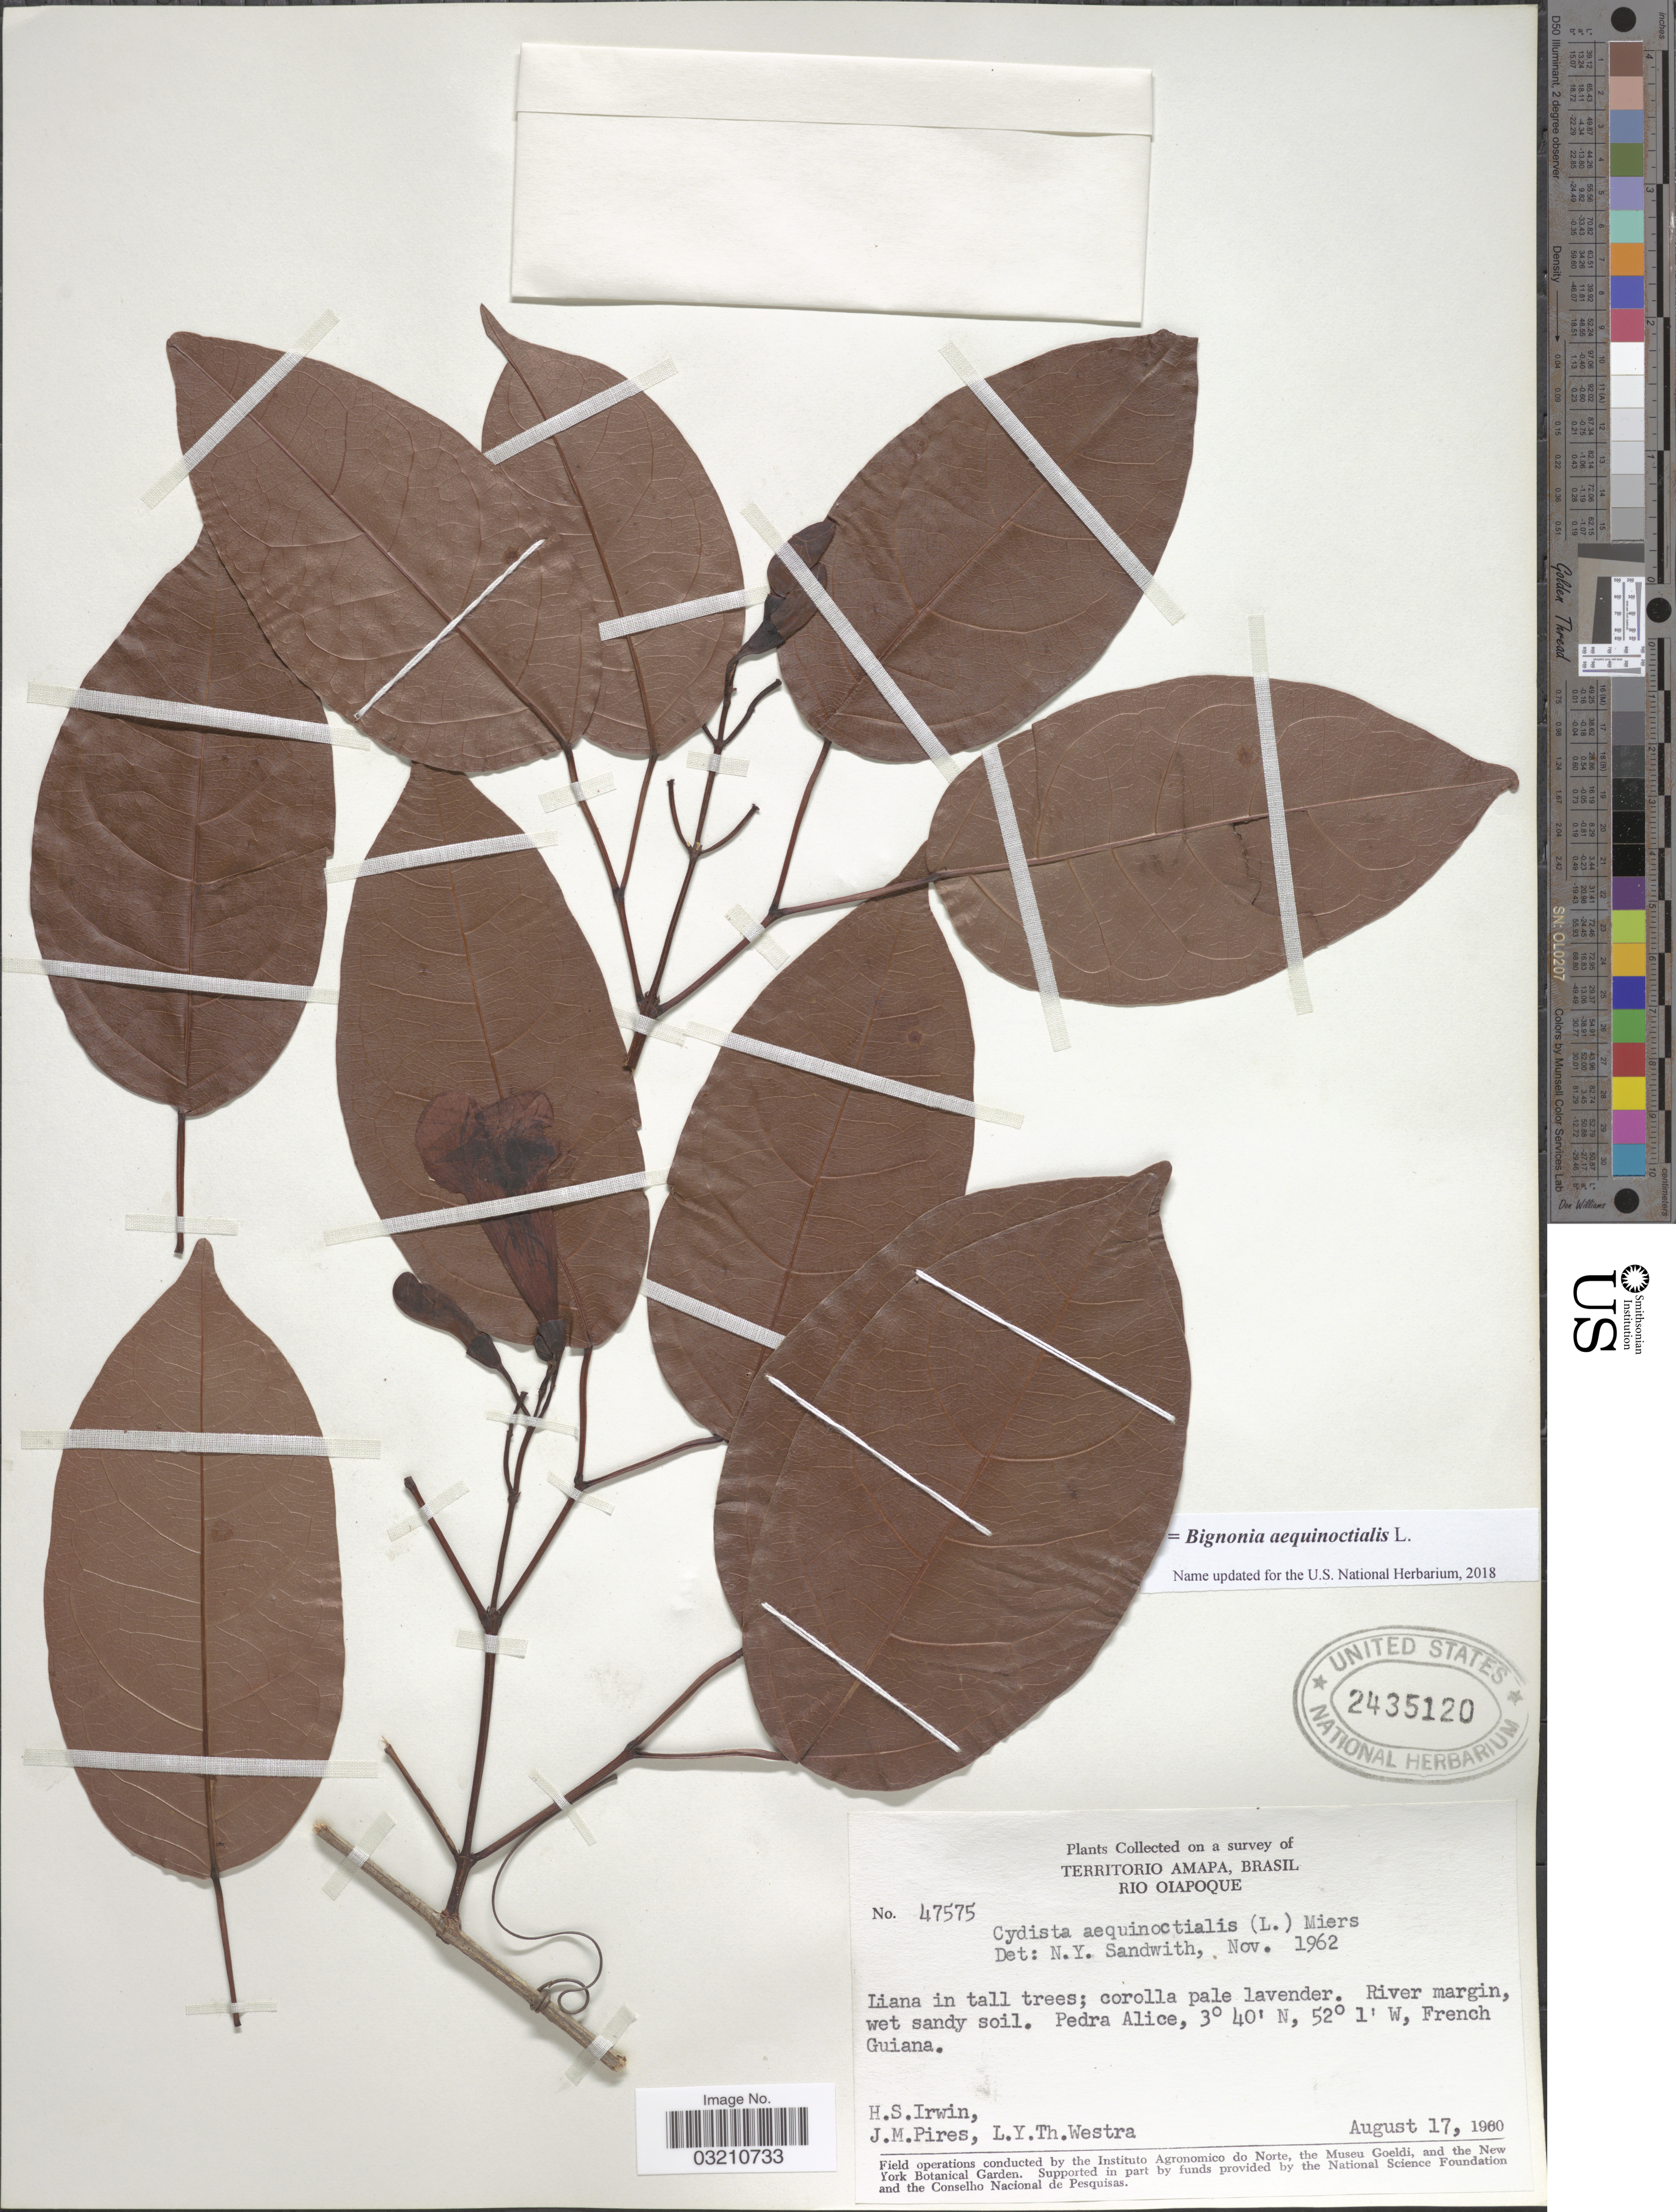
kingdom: Plantae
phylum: Tracheophyta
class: Magnoliopsida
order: Lamiales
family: Bignoniaceae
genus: Bignonia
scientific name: Bignonia aequinoctialis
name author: L.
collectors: H. Irwin, J. M. Pires & L. Y. T. Westra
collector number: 47575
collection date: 1960-08-17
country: French Guiana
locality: Pedra Alice, French Guiana.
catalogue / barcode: US 2435120